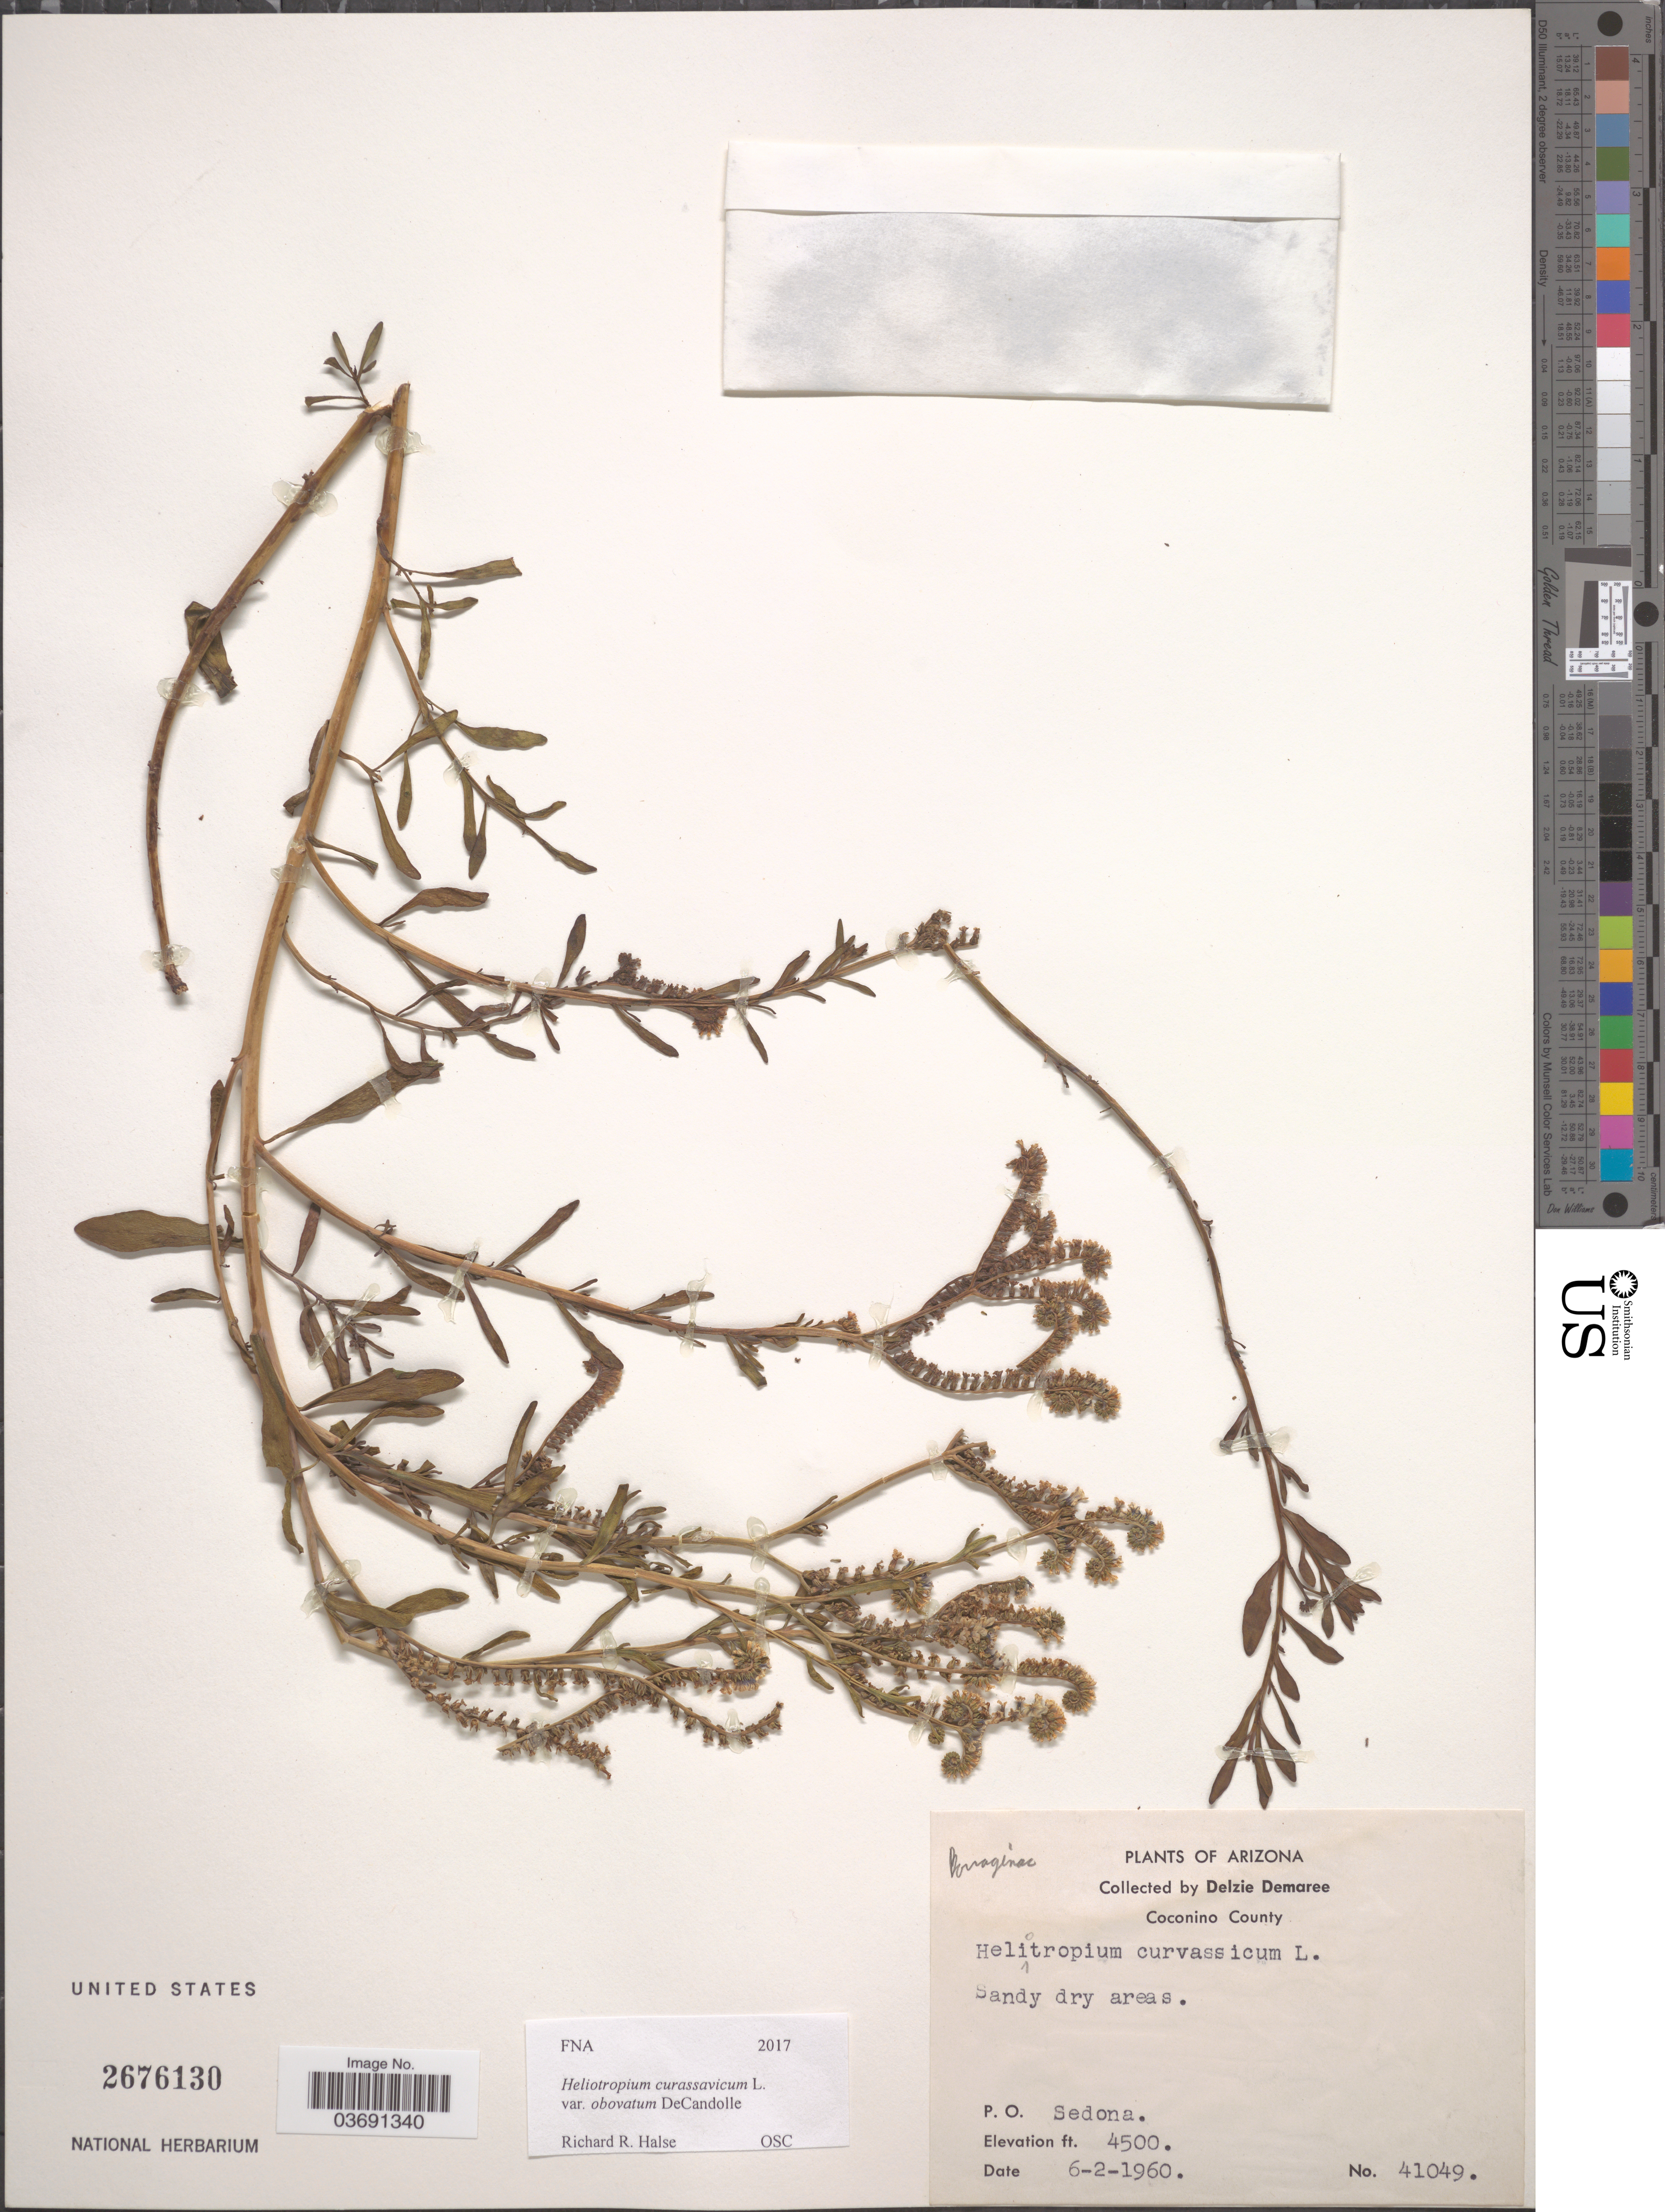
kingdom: Plantae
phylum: Tracheophyta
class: Magnoliopsida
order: Boraginales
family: Heliotropiaceae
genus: Heliotropium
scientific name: Heliotropium curassavicum subsp. obovatum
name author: (DC.) Á. Löve & D. Löve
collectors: D. Demaree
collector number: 41049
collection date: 1960-06-02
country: United States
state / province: Arizona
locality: Coconino County. P.O. Sedona.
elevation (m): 1372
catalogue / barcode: US 2676130